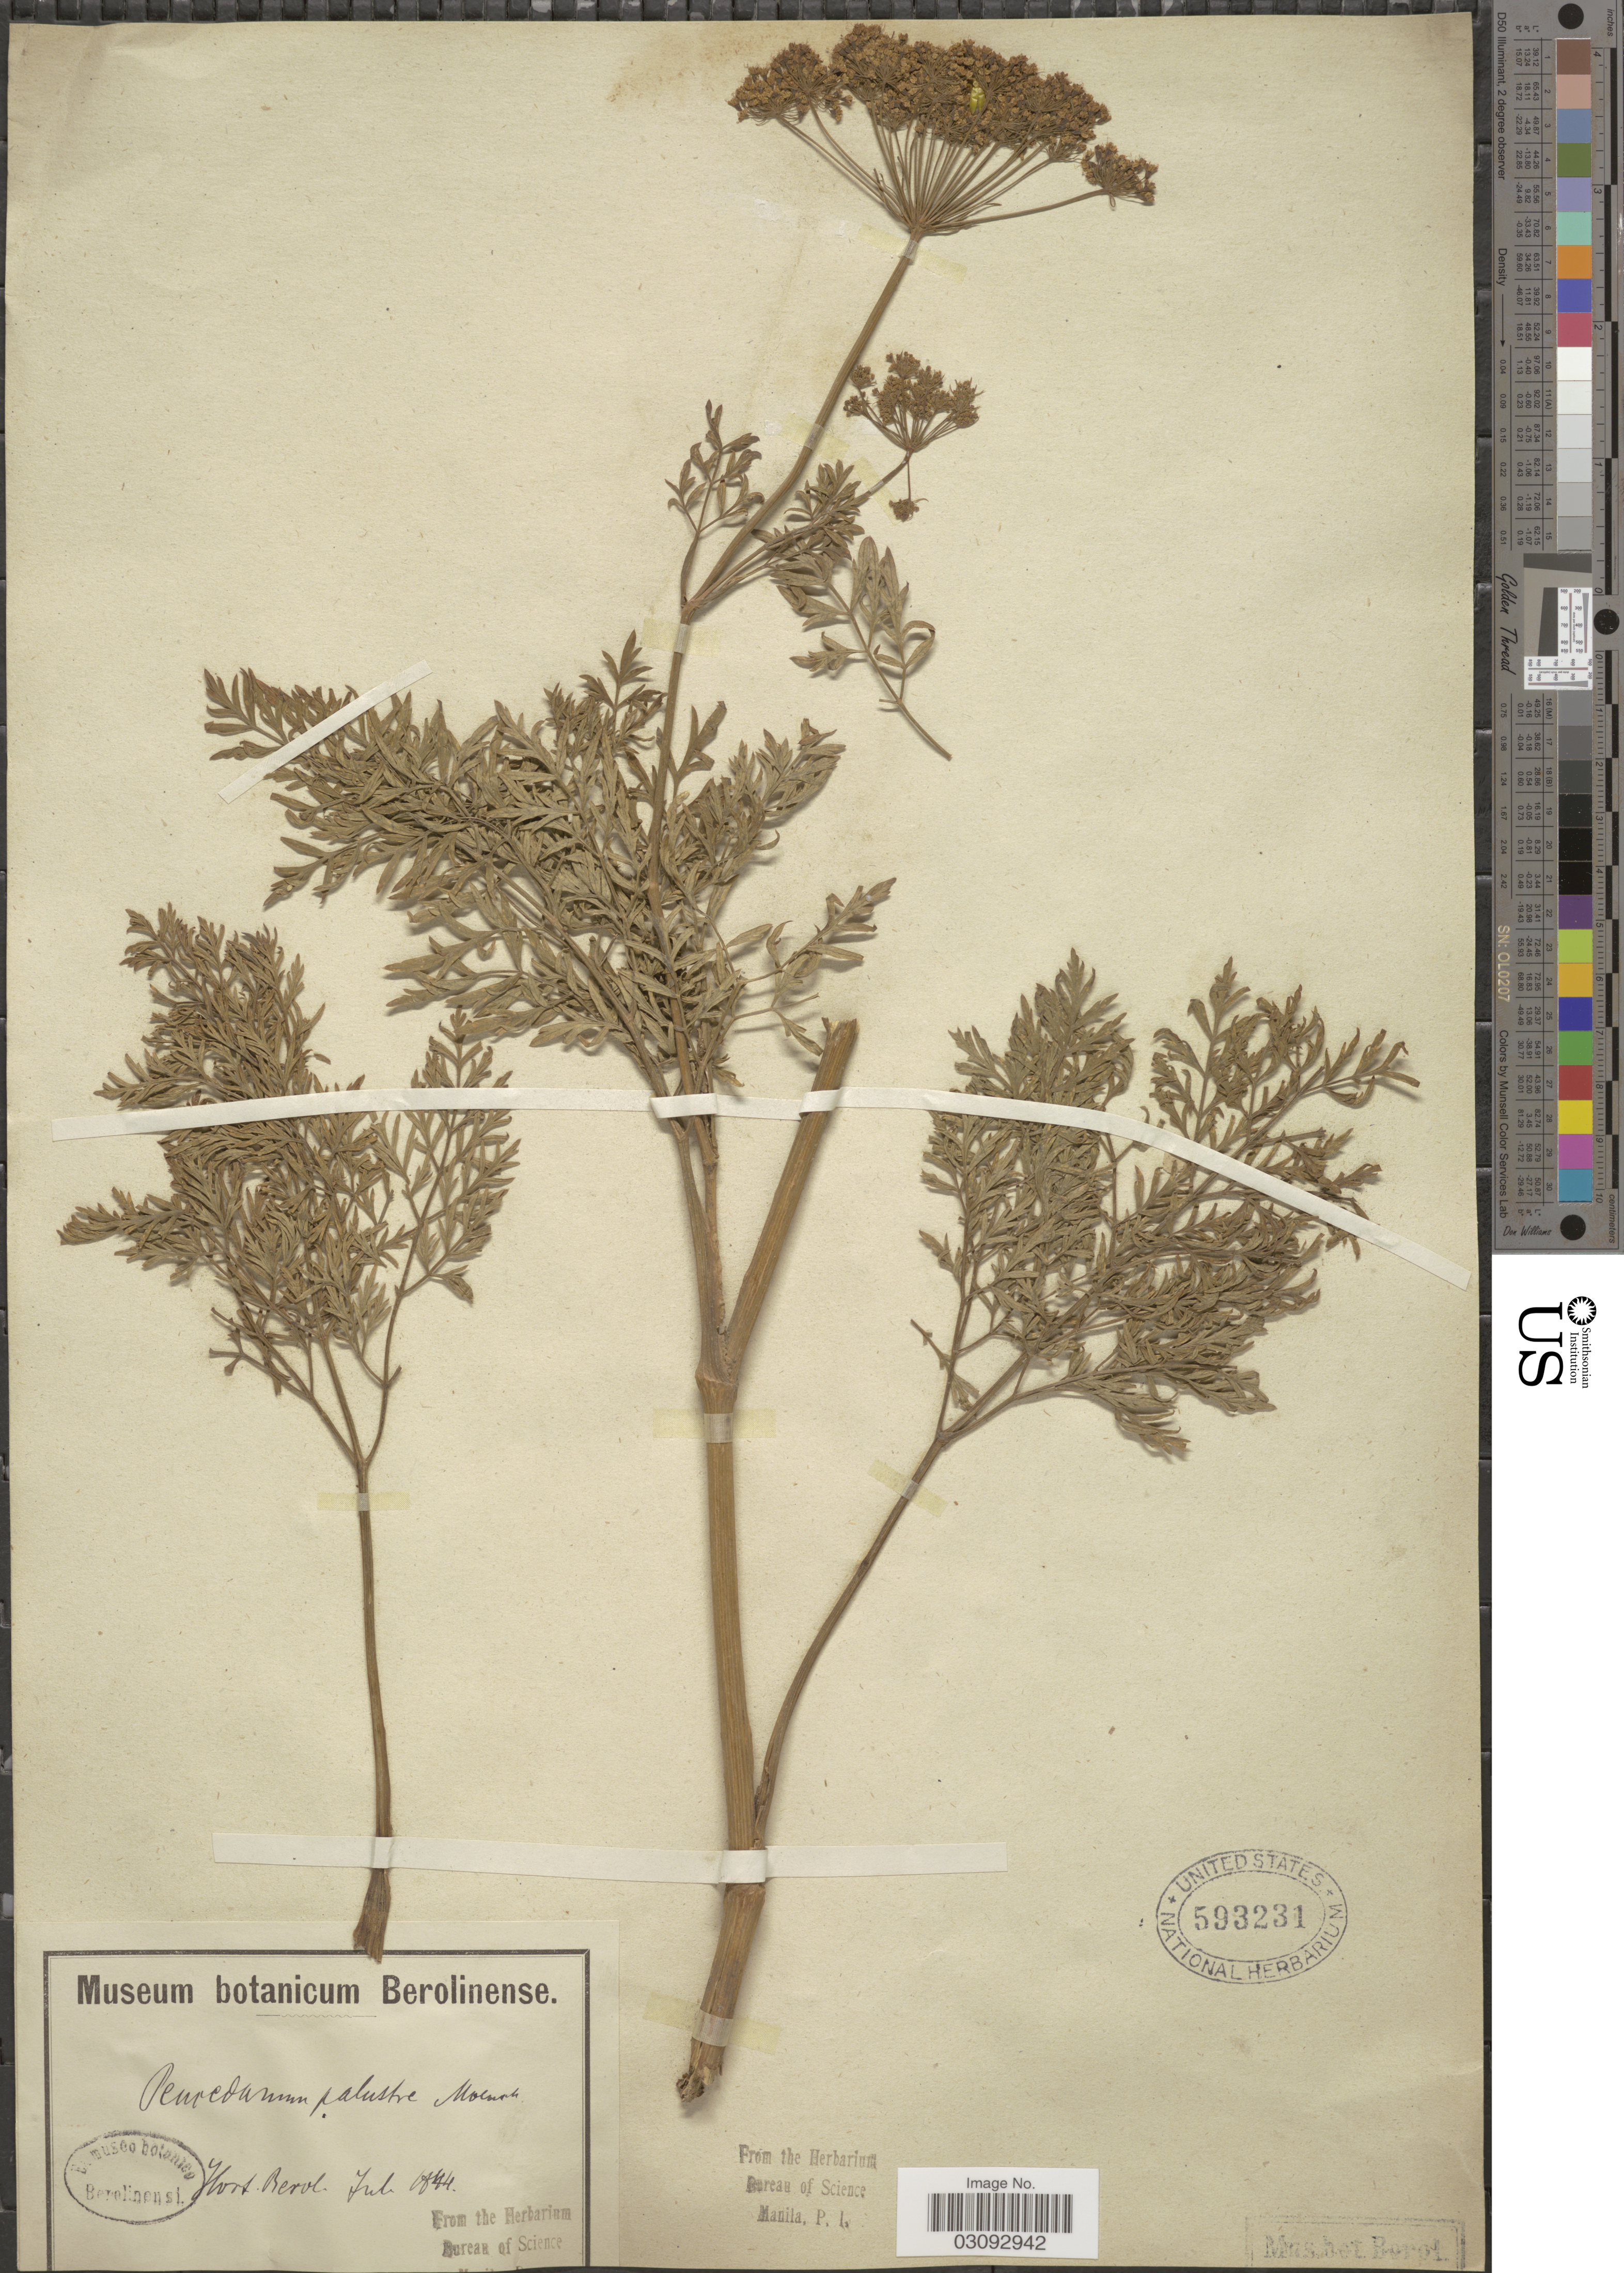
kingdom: Plantae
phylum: Tracheophyta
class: Magnoliopsida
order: Apiales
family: Apiaceae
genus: Peucedanum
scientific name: Peucedanum palustre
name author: (L.) Moench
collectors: ex herb. Hort. Bot. Berolinense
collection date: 1844-07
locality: Hort. Berol.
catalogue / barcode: US 593231